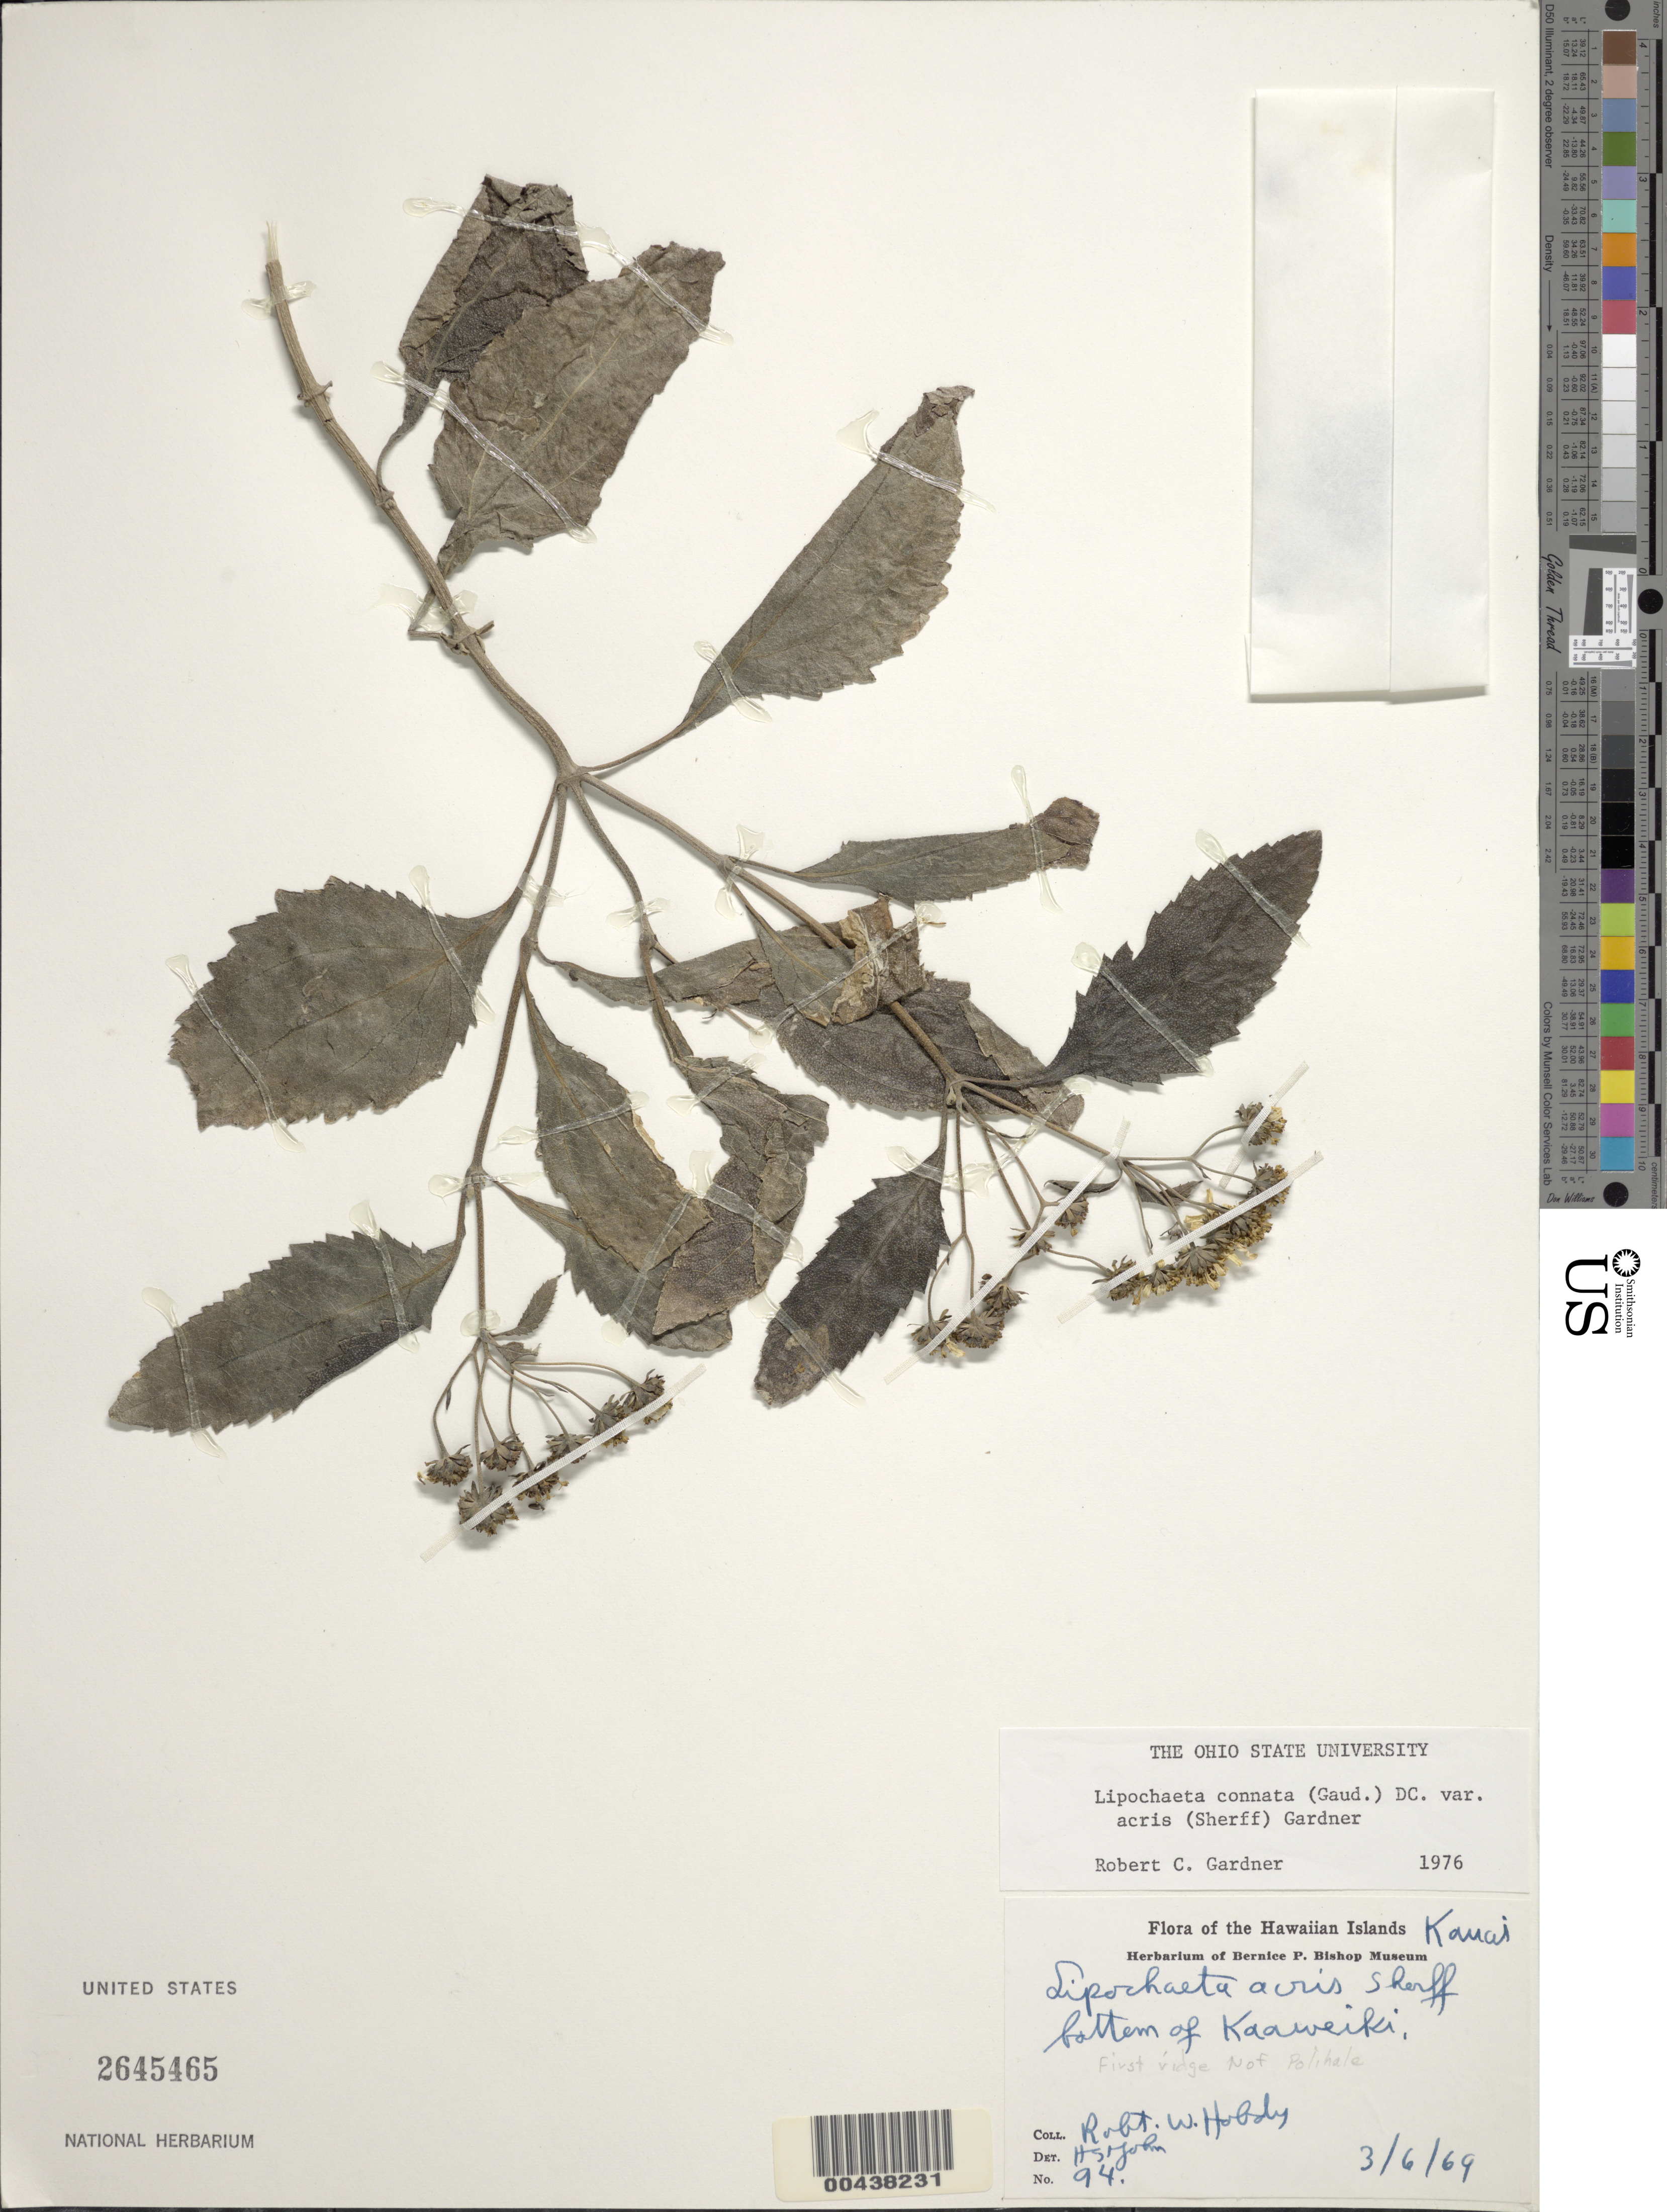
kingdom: Plantae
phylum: Tracheophyta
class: Magnoliopsida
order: Asterales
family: Asteraceae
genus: Lipochaeta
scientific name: Lipochaeta connata subsp. acris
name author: (Sherff) W.L. Wagner & H. Rob.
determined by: Gardner, R. C.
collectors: R. Hobdy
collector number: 94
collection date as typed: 6 Mar 1969 or 3 Jun 1969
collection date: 1969-03-06 or 1969-06-03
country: United States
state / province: Hawaii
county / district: Kauai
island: Kaua'i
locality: Bottom of Kaaweiki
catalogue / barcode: US 2645465